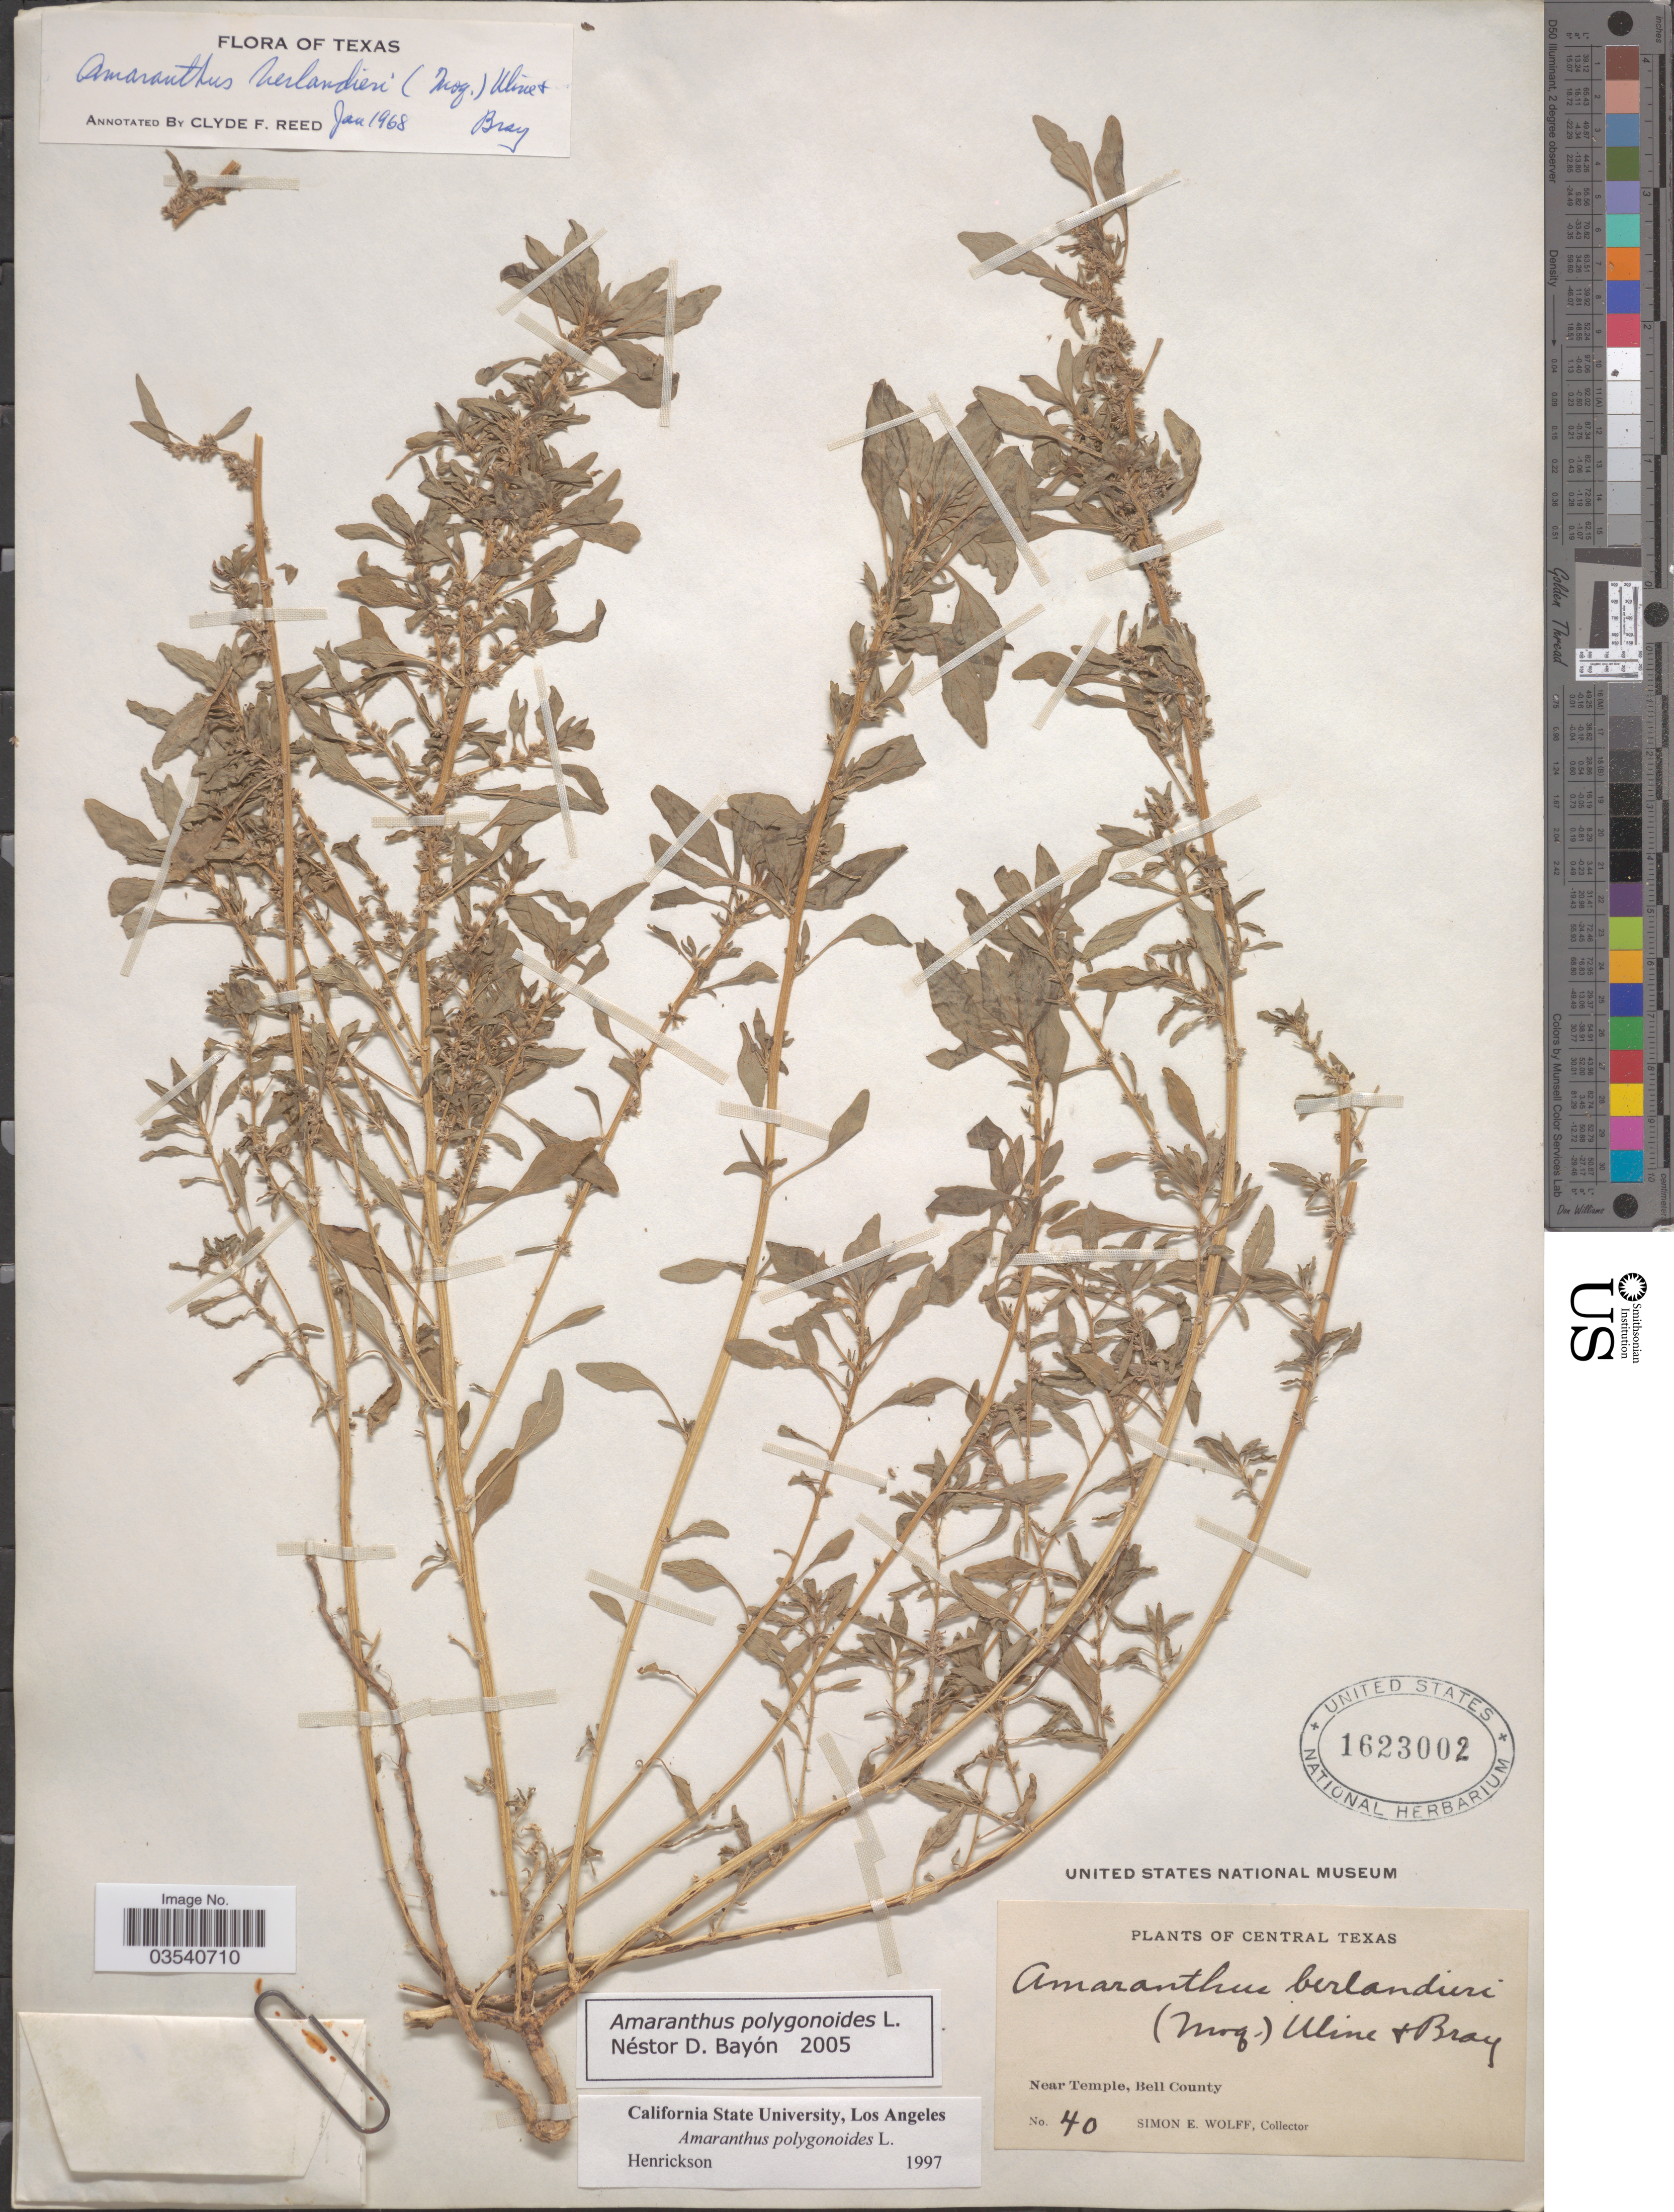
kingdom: Plantae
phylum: Tracheophyta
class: Magnoliopsida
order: Caryophyllales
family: Amaranthaceae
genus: Amaranthus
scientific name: Amaranthus polygonoides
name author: L.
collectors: S. E. Wolff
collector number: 40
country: United States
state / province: Texas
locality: Central Texas. Near Temple, Bell County.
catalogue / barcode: US 1623002